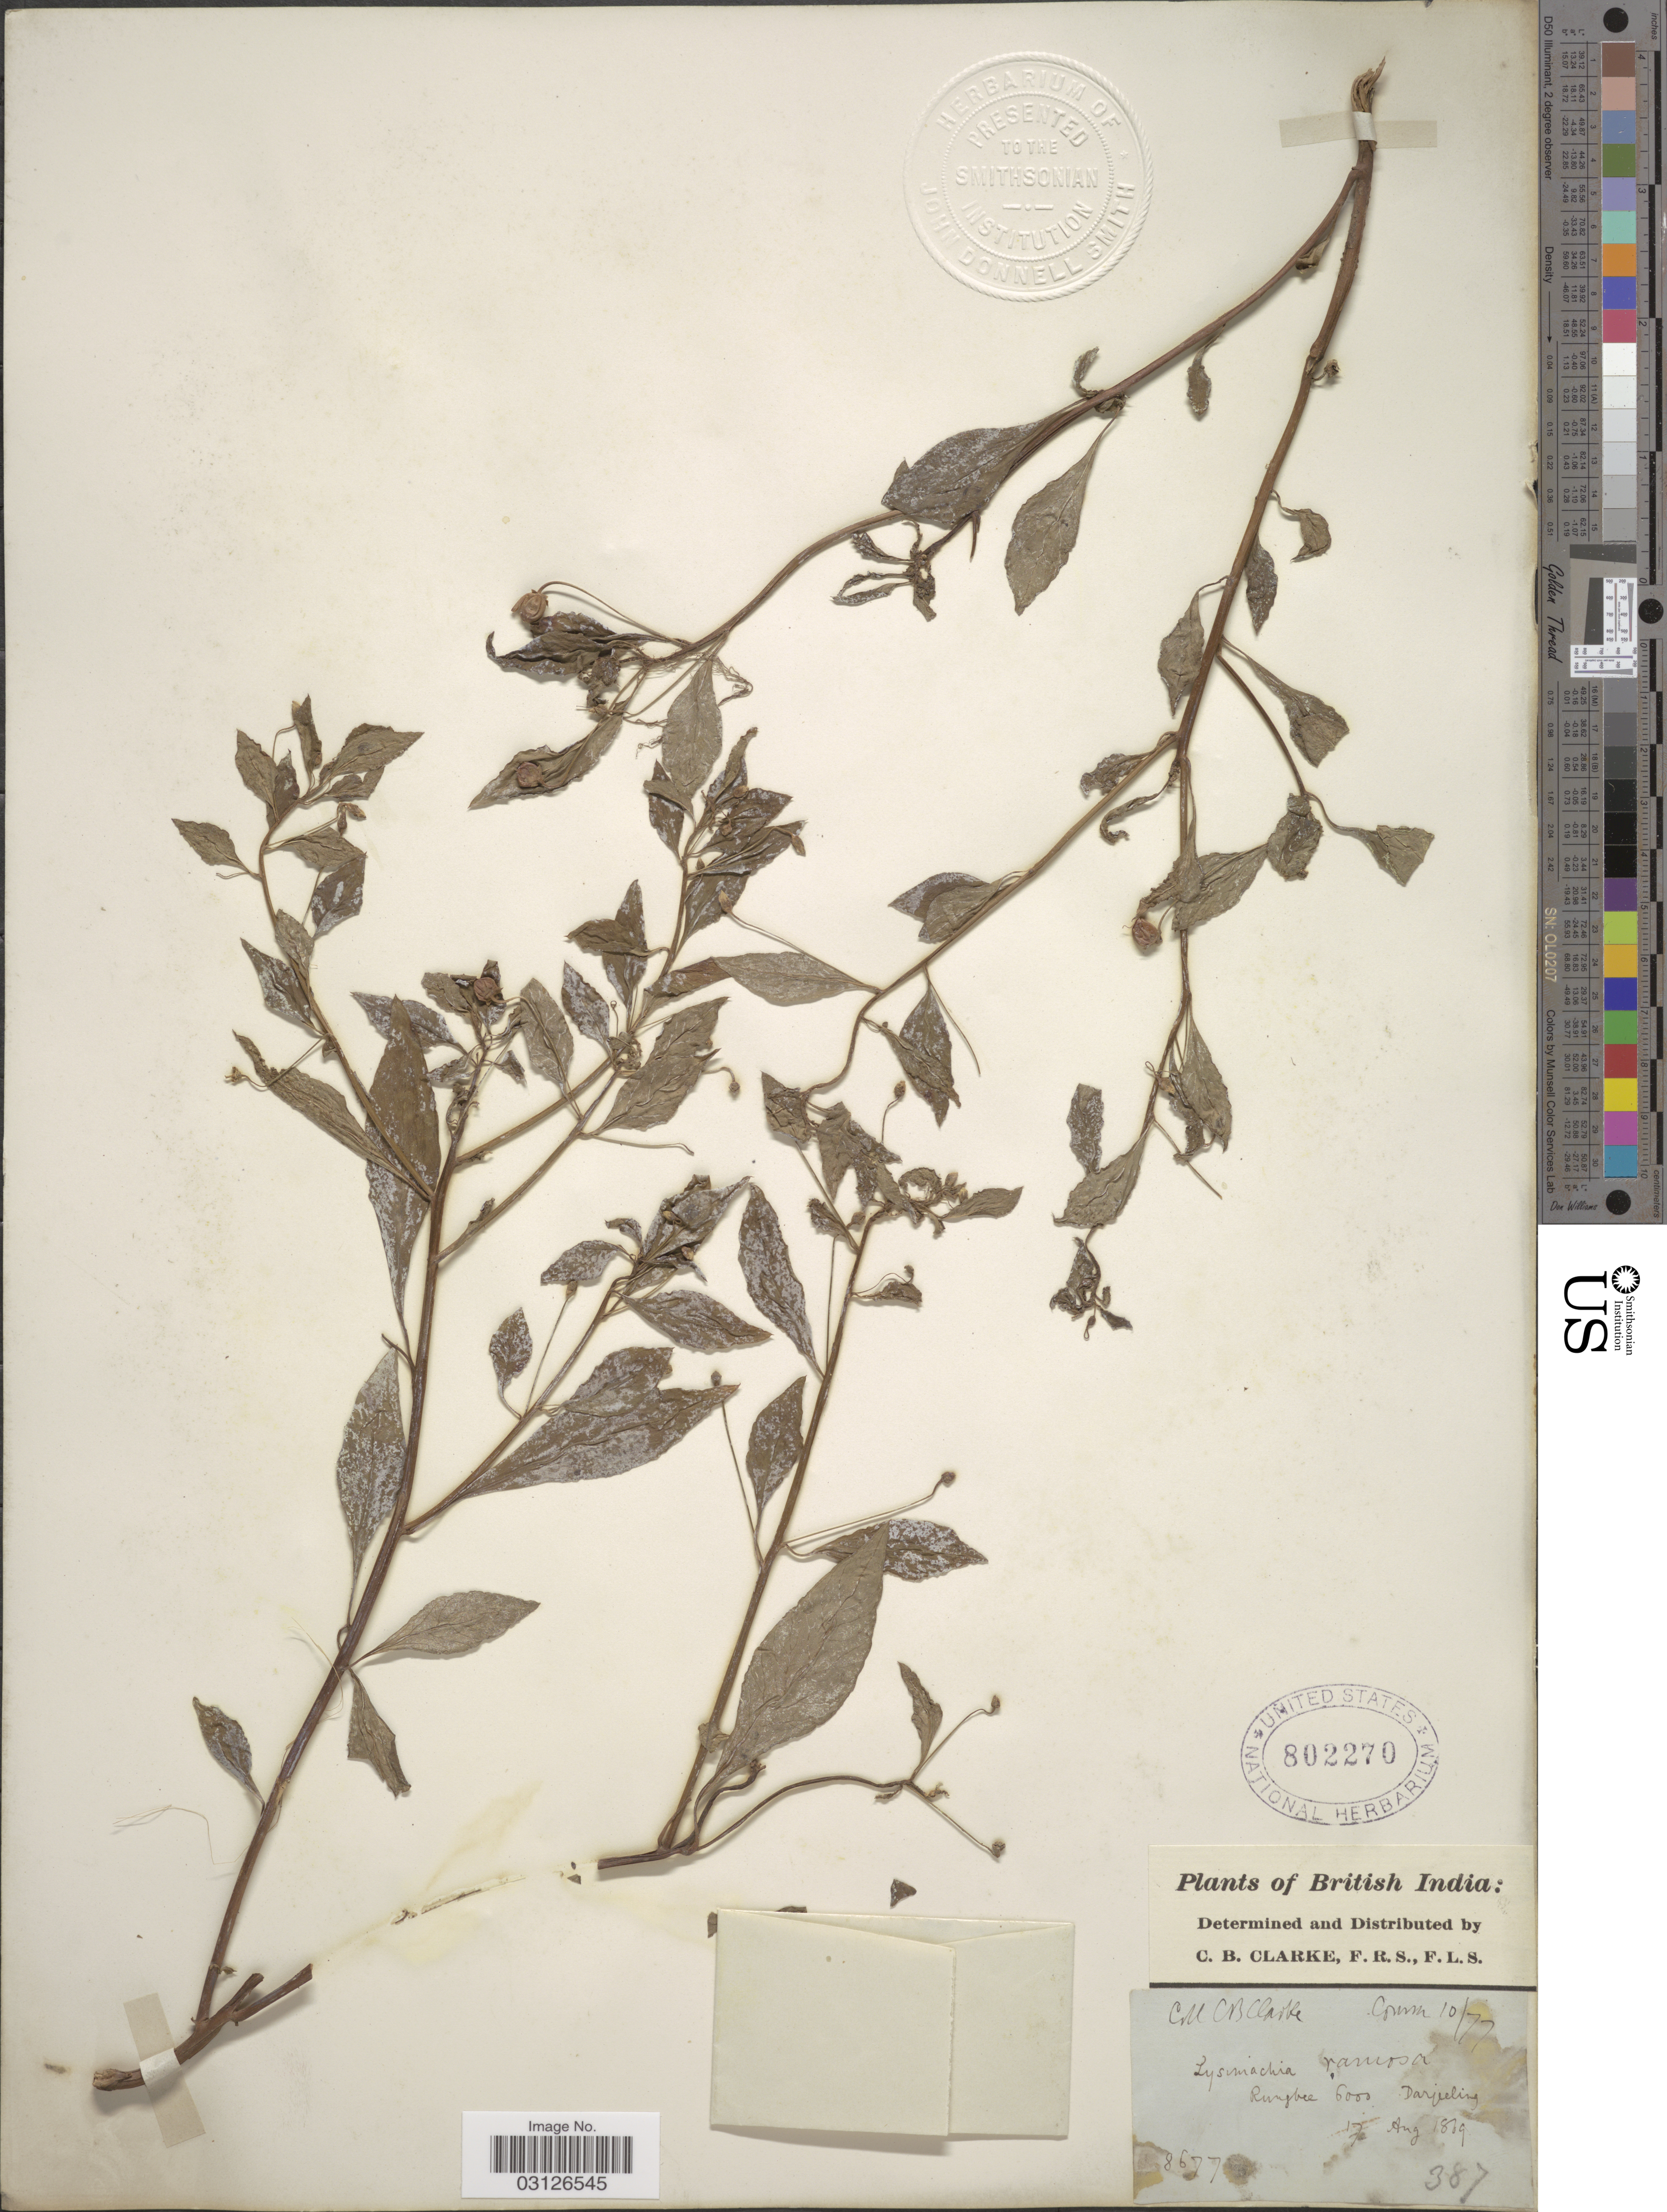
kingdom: Plantae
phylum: Tracheophyta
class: Magnoliopsida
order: Ericales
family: Primulaceae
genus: Lysimachia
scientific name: Lysimachia laxa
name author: Baudo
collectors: C. B. Clarke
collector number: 8677/387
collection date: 1869-08-17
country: India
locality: British India. Rungbee. Darjeeling.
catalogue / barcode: US 802270